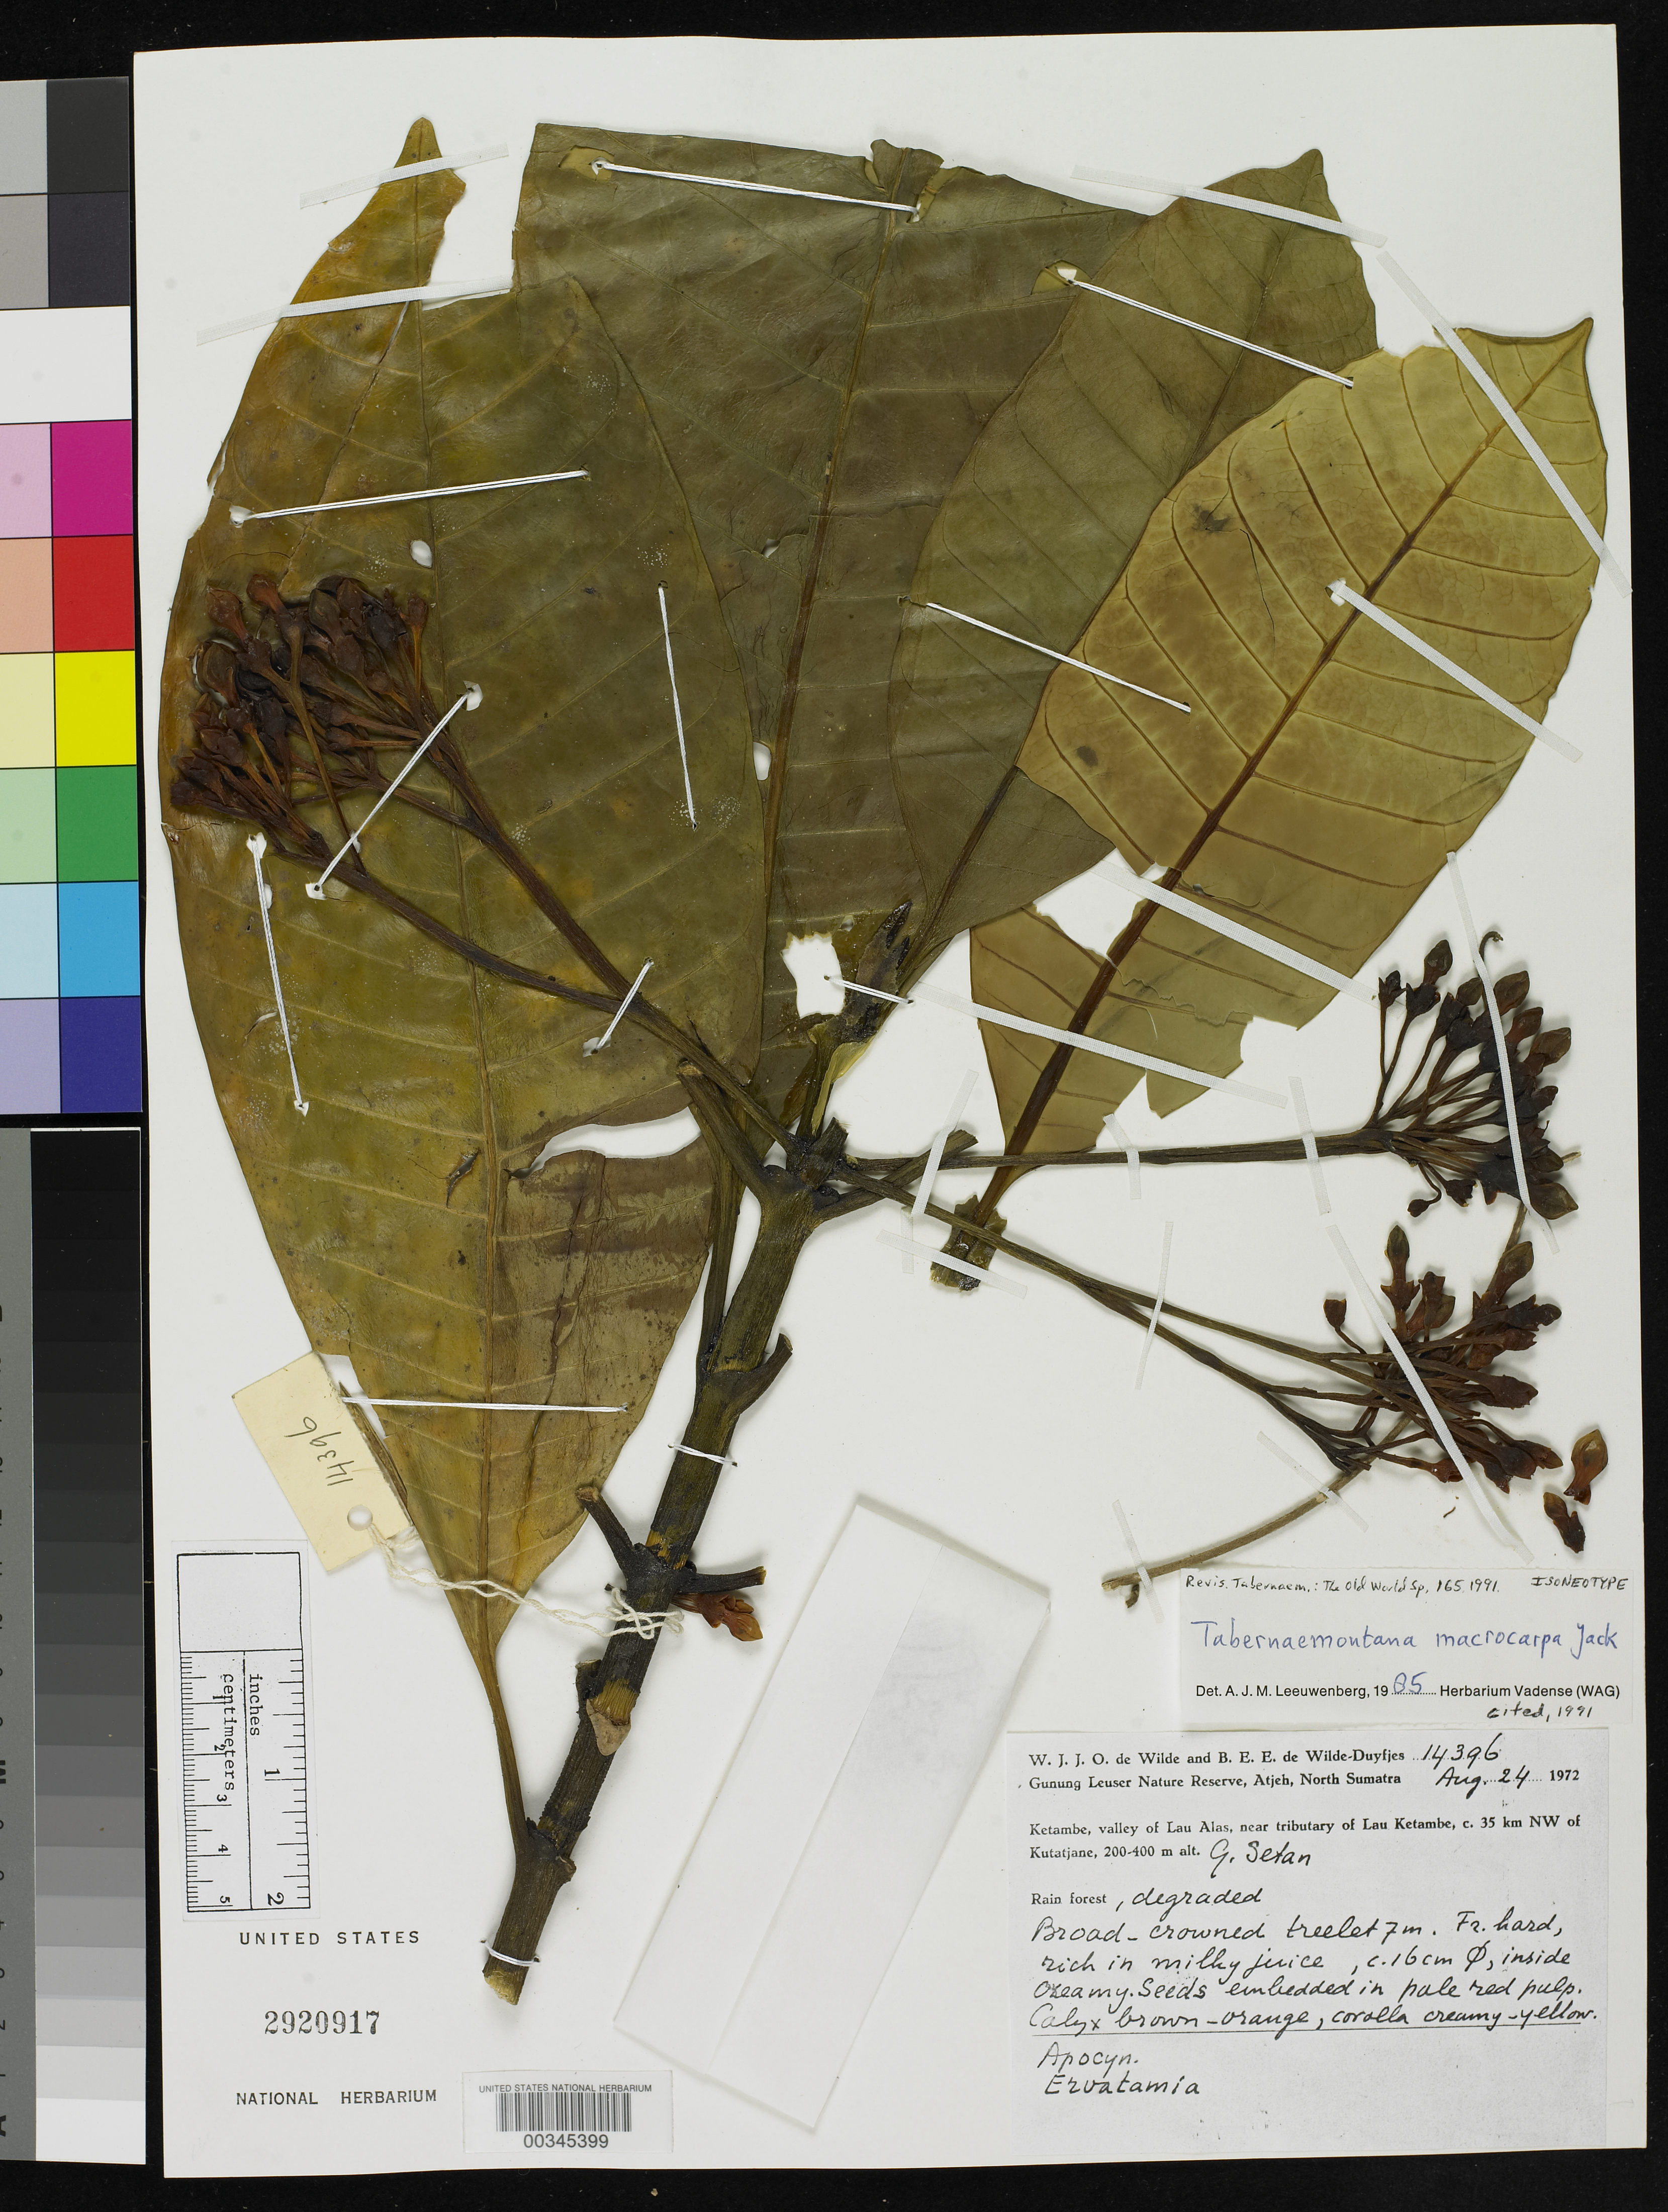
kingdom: Plantae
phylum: Tracheophyta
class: Magnoliopsida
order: Gentianales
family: Apocynaceae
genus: Tabernaemontana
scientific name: Tabernaemontana macrocarpa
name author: Jack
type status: Isoneotype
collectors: W. J. de Wilde & B. E. de Wilde-Duyfjes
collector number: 14396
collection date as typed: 24 Aug 1972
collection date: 1972-08-24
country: Indonesia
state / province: Sumatra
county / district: Sumatera Utara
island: Sumatra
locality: Ketamne, Valley of Lau Alas, near tributary of Lau Ketambe, ca. 35 km NW of Kutatjane.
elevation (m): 200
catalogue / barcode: US 2920917